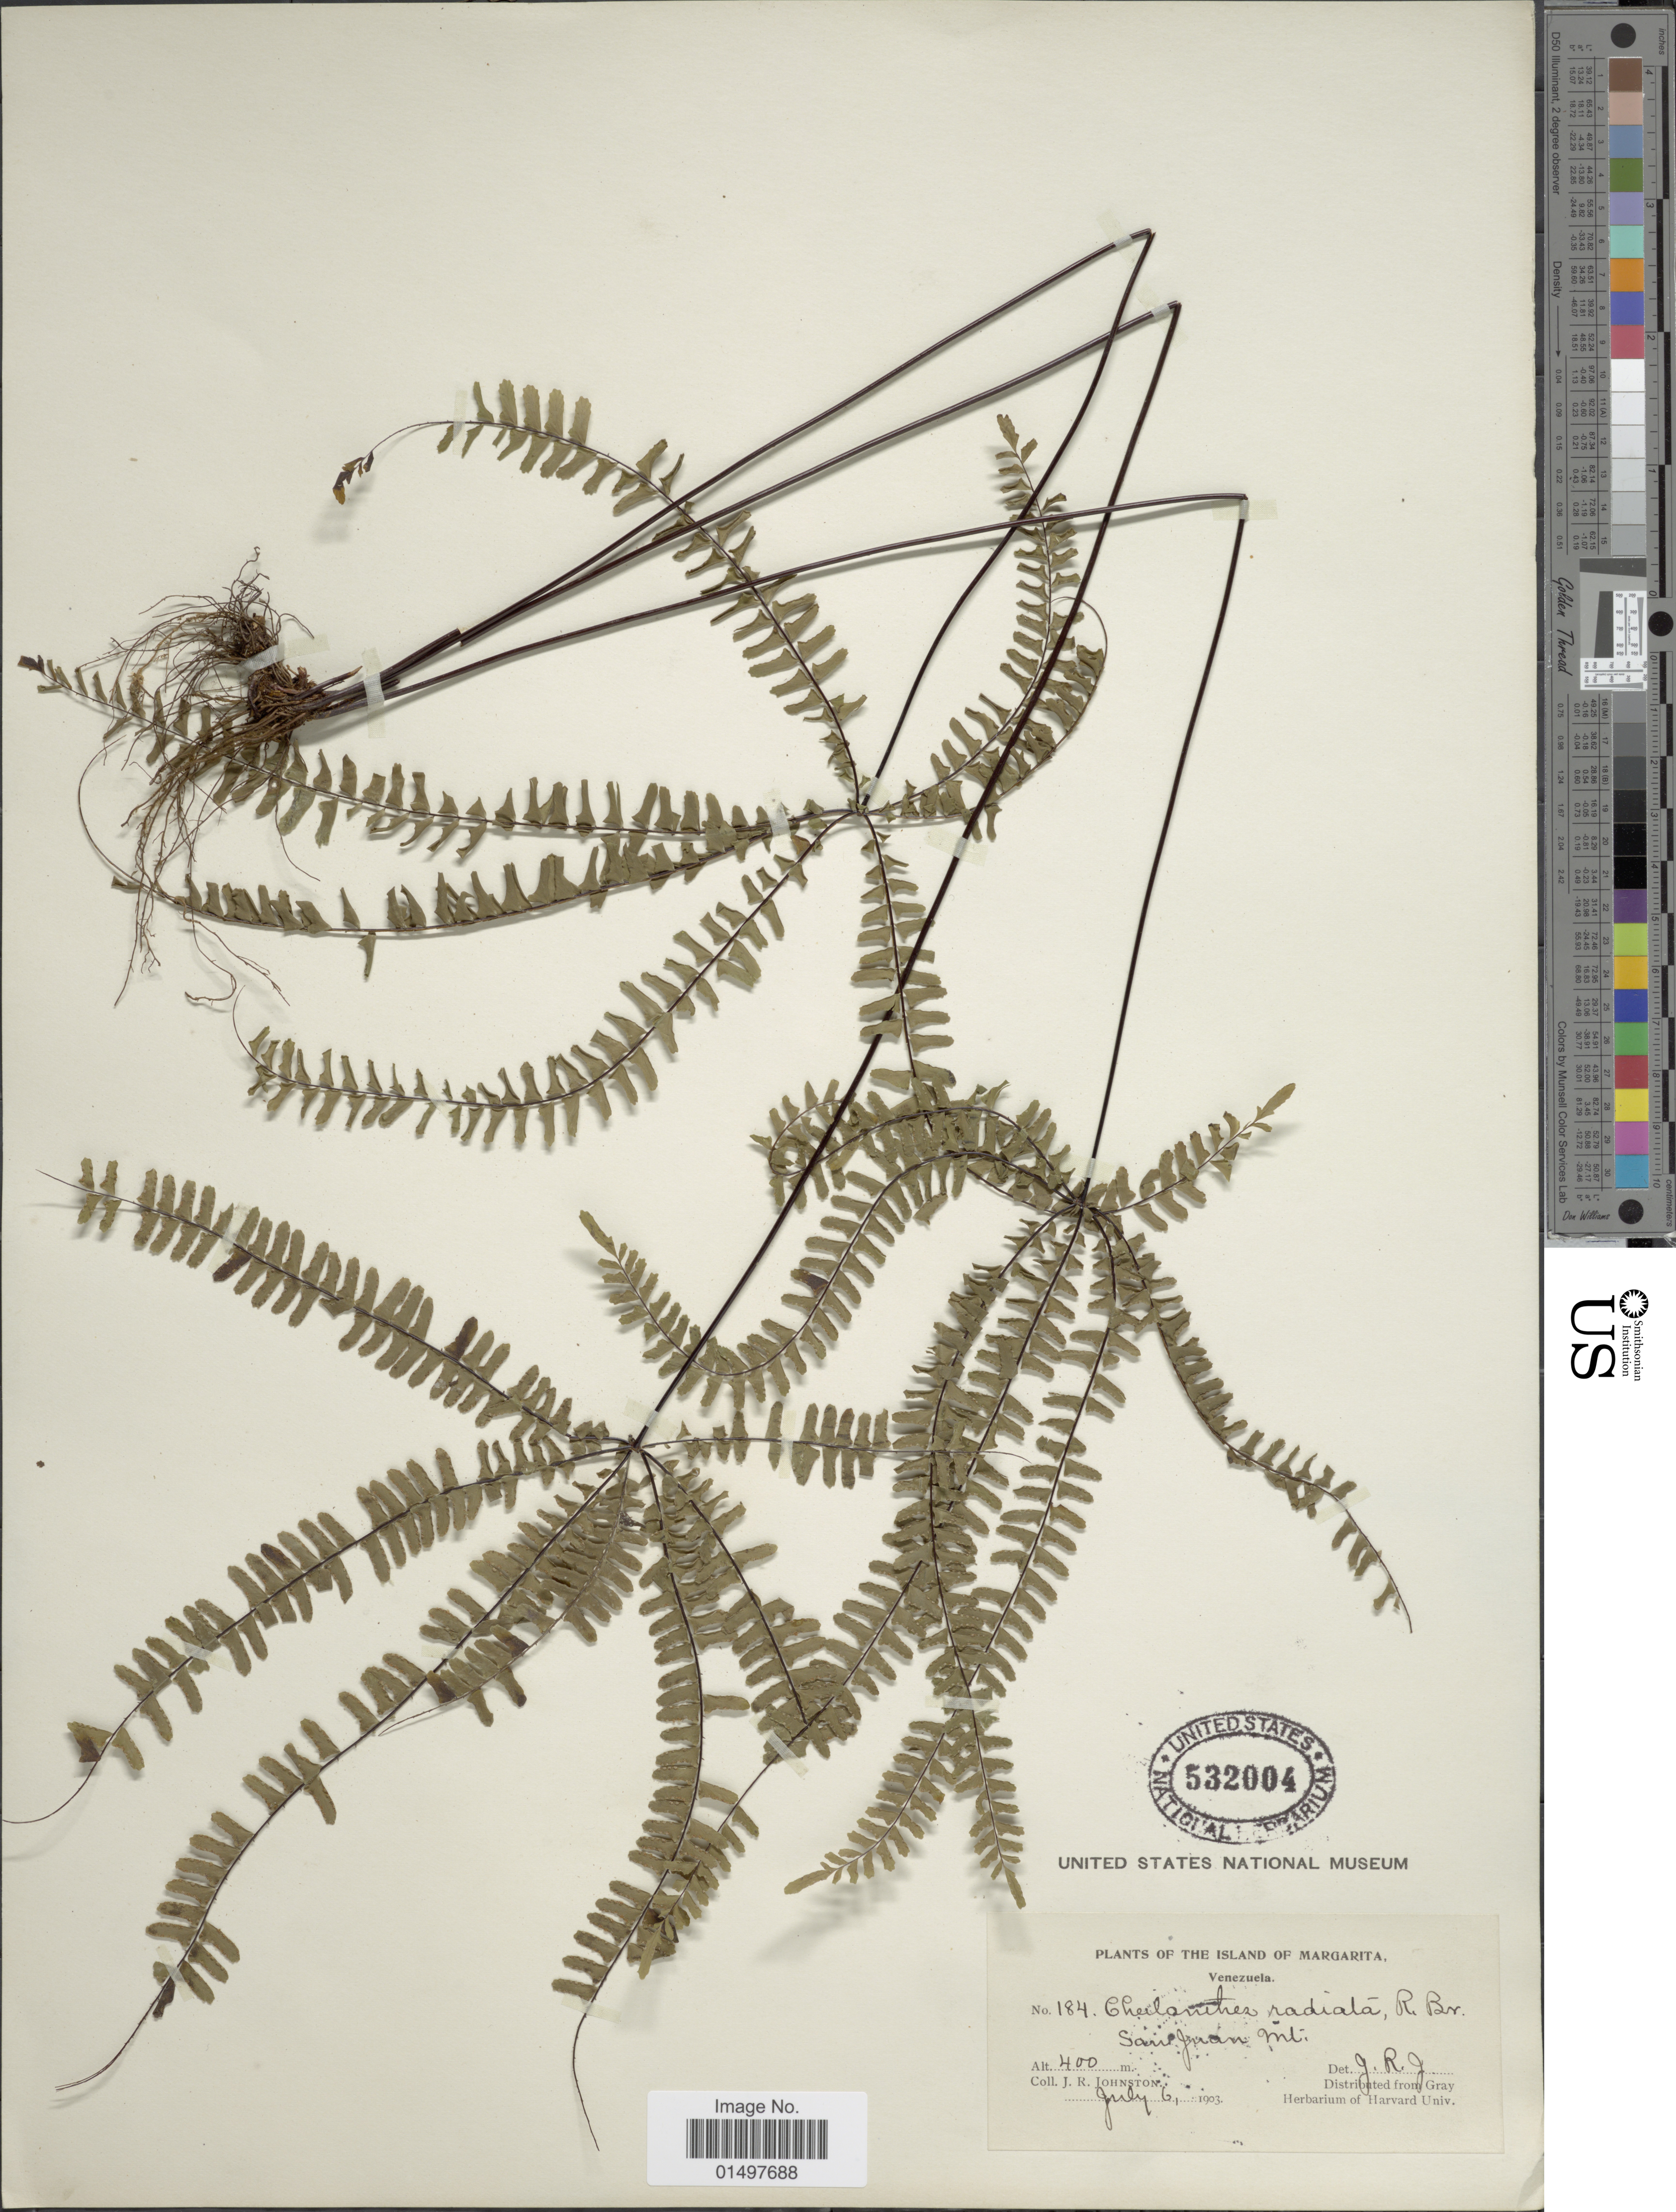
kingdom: Plantae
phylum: Tracheophyta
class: Polypodiopsida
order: Polypodiales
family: Pteridaceae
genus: Adiantopsis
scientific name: Adiantopsis radiata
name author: (L.) Fée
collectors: J. Johnston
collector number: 184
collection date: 1903-07-06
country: Venezuela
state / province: Nueva Esparta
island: Margarita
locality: The Island of Margarita. Sari Juan Mt.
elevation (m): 400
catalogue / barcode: US 532004